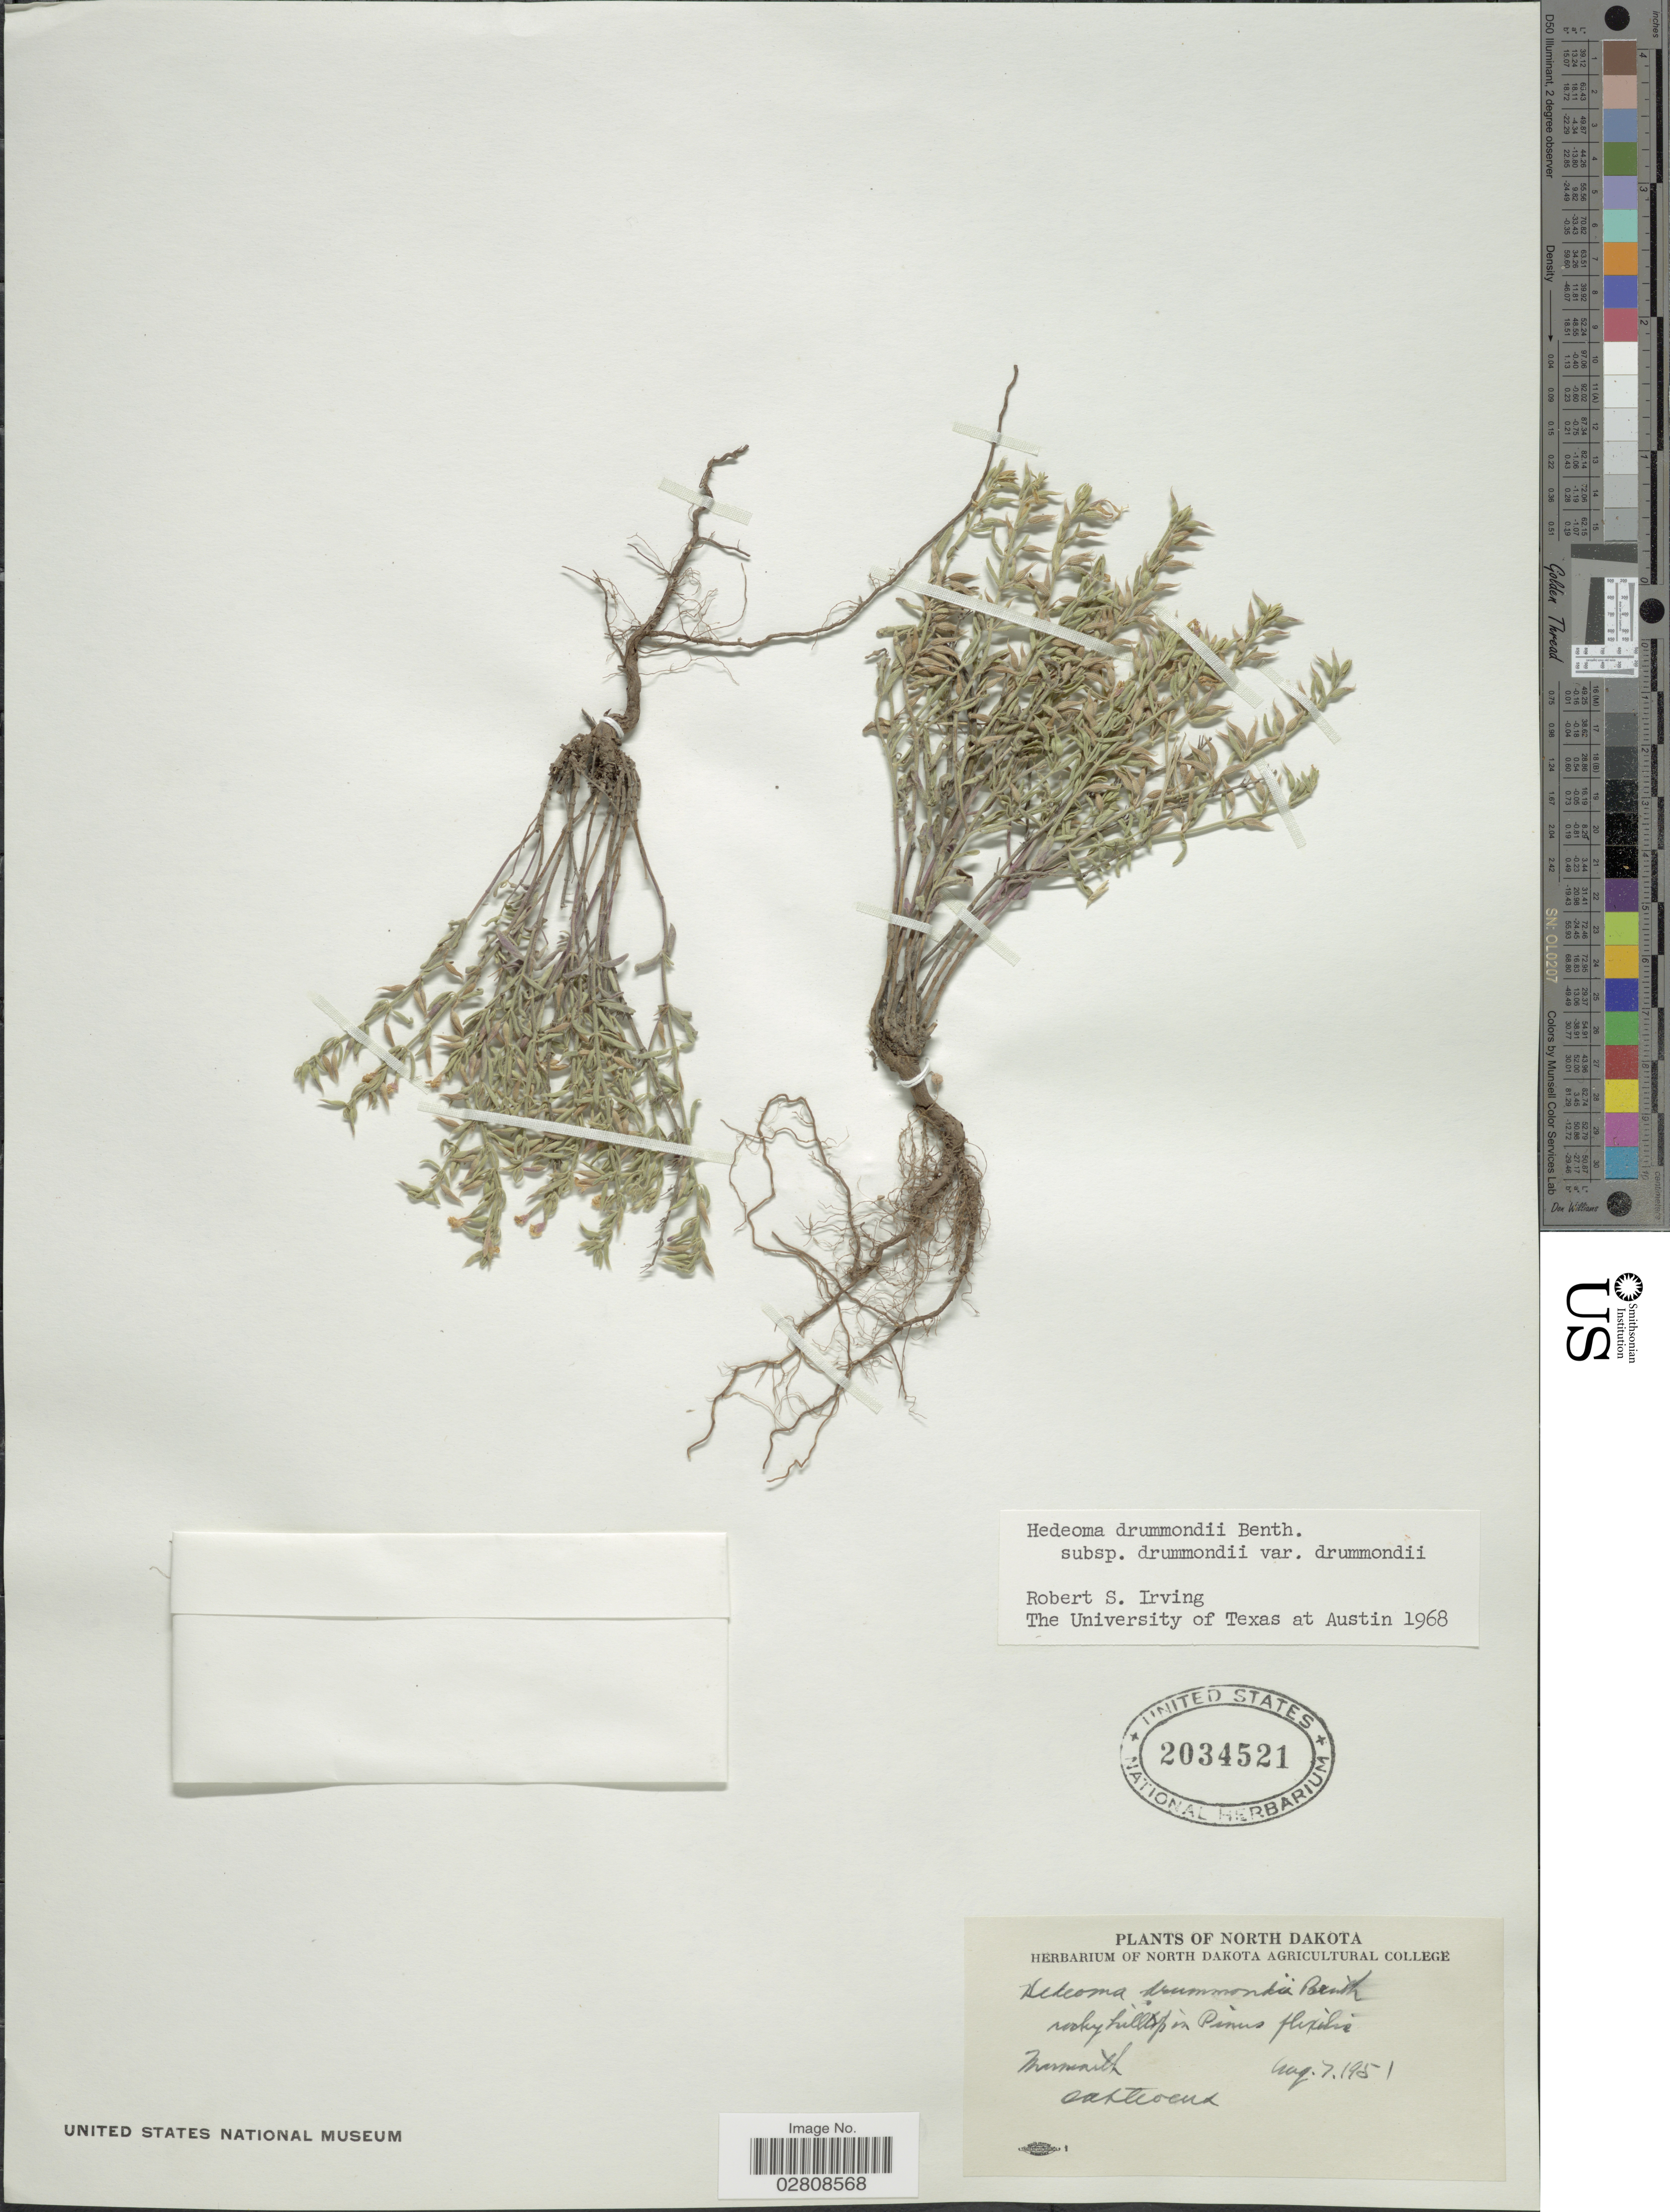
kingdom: Plantae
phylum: Tracheophyta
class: Magnoliopsida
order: Lamiales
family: Lamiaceae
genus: Hedeoma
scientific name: Hedeoma drummondii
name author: Benth.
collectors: O. A. Stevens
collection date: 1951-08-07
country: United States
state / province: North Dakota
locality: Rocky hilltop in Pinus flexilis. Marmarth.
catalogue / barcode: US 2034521